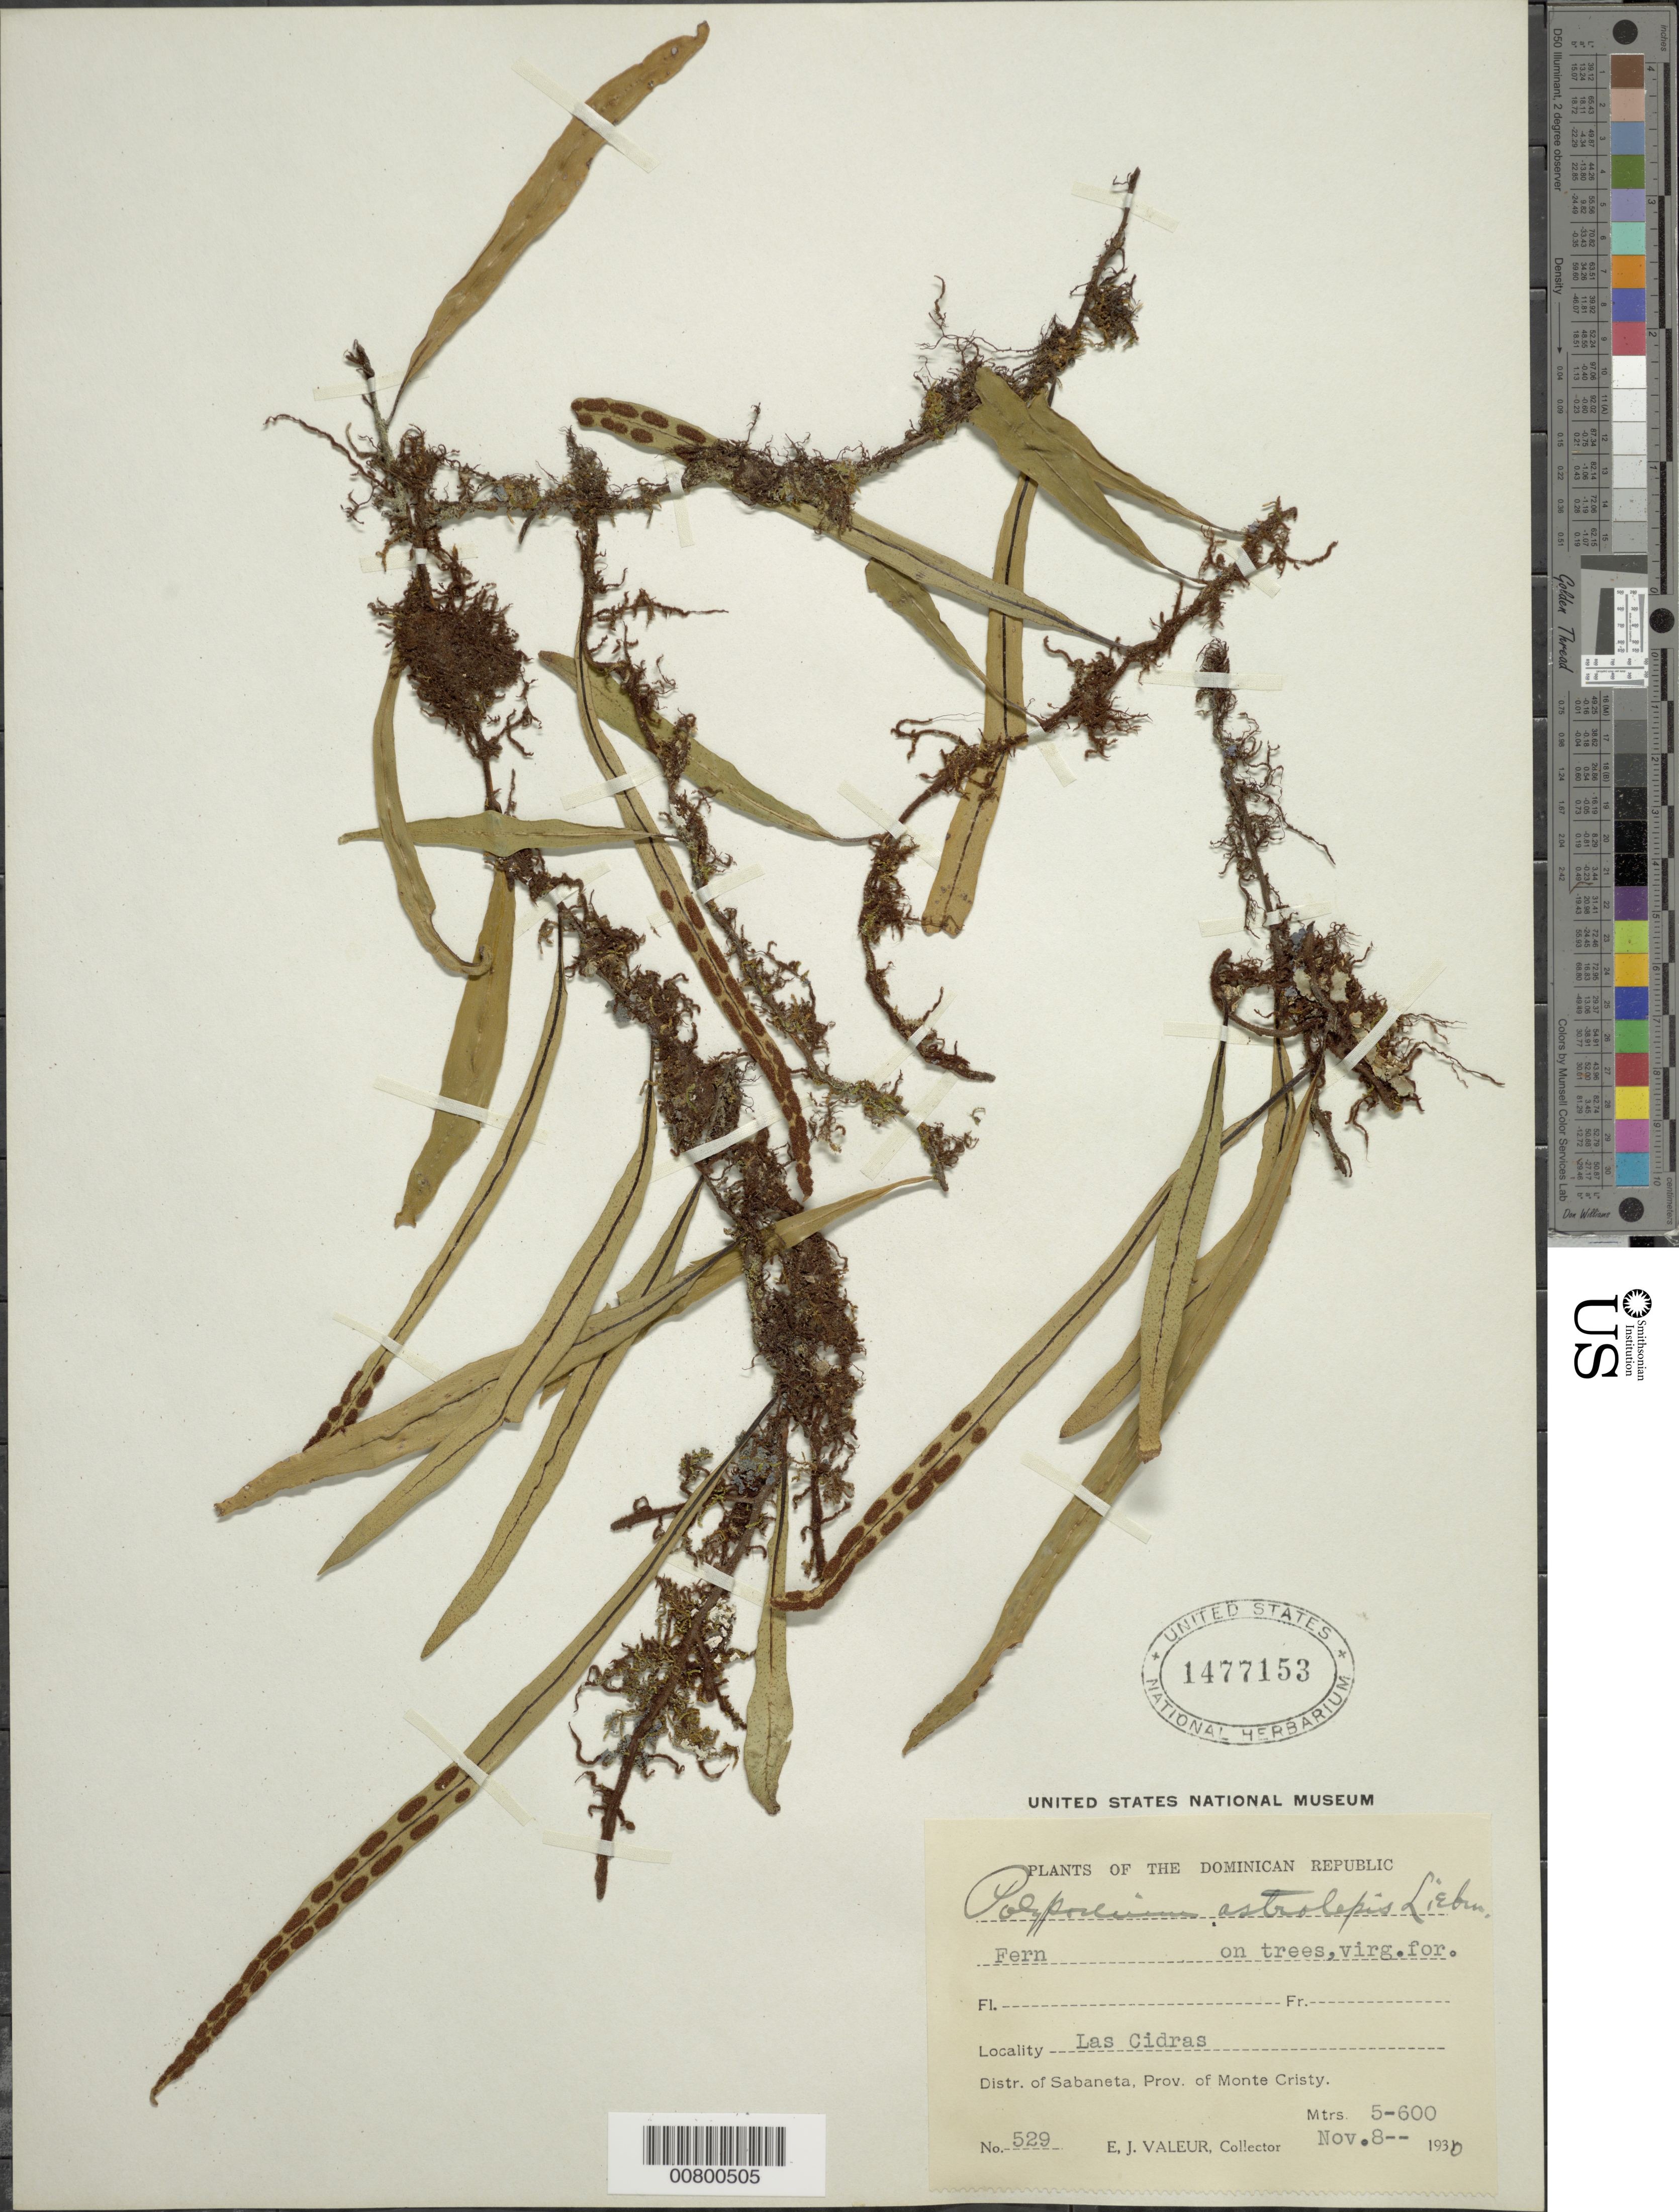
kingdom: Plantae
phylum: Tracheophyta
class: Polypodiopsida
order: Polypodiales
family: Polypodiaceae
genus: Pleopeltis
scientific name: Pleopeltis astrolepis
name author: (Liebm.) E. Fourn.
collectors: E. Valeur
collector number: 529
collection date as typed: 08 Nov 1930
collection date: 1930-11-08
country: Dominican Republic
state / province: Monte Cristi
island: Hispaniola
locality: Dist. Sabaneta, Las Cidras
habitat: Virgin forest, on trees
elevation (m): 500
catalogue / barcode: US 1477153